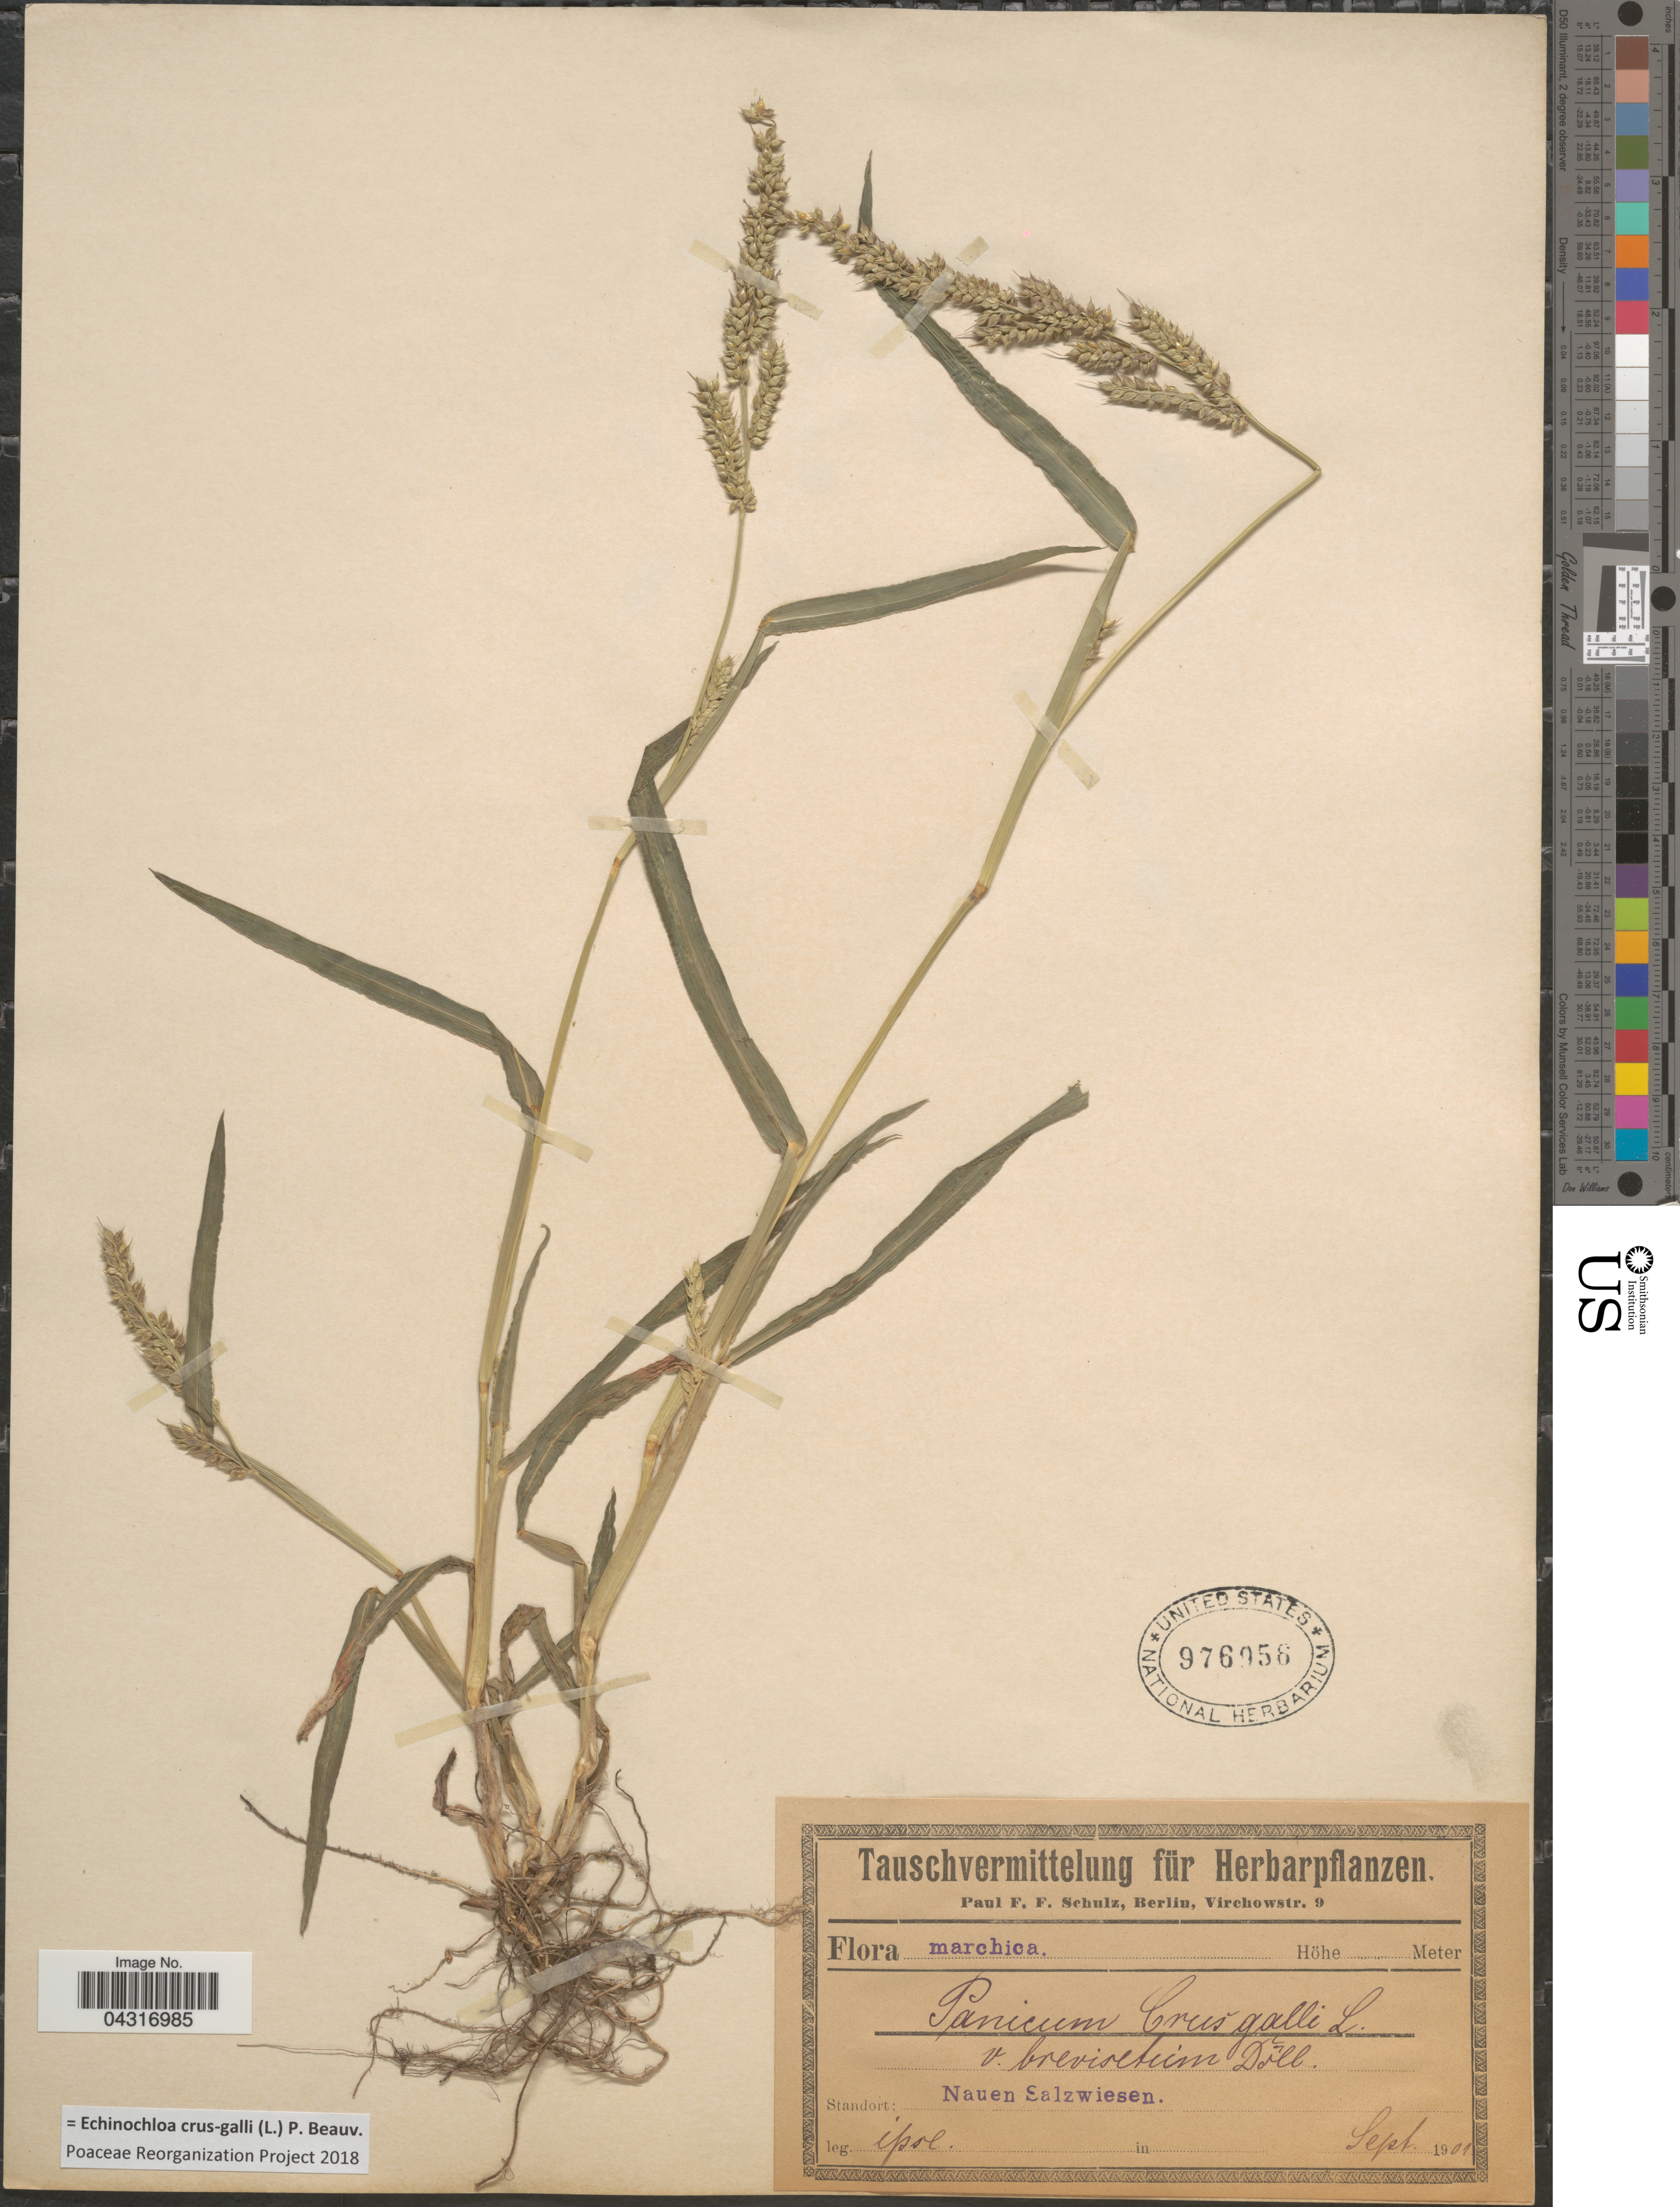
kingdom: Plantae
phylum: Tracheophyta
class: Liliopsida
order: Poales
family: Poaceae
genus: Echinochloa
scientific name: Echinochloa crus-galli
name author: (L.) P. Beauv.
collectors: P. F. Schulz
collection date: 1901-09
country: Germany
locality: Flora Marchica. Nauen Salzwiesen.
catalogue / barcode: US 976958